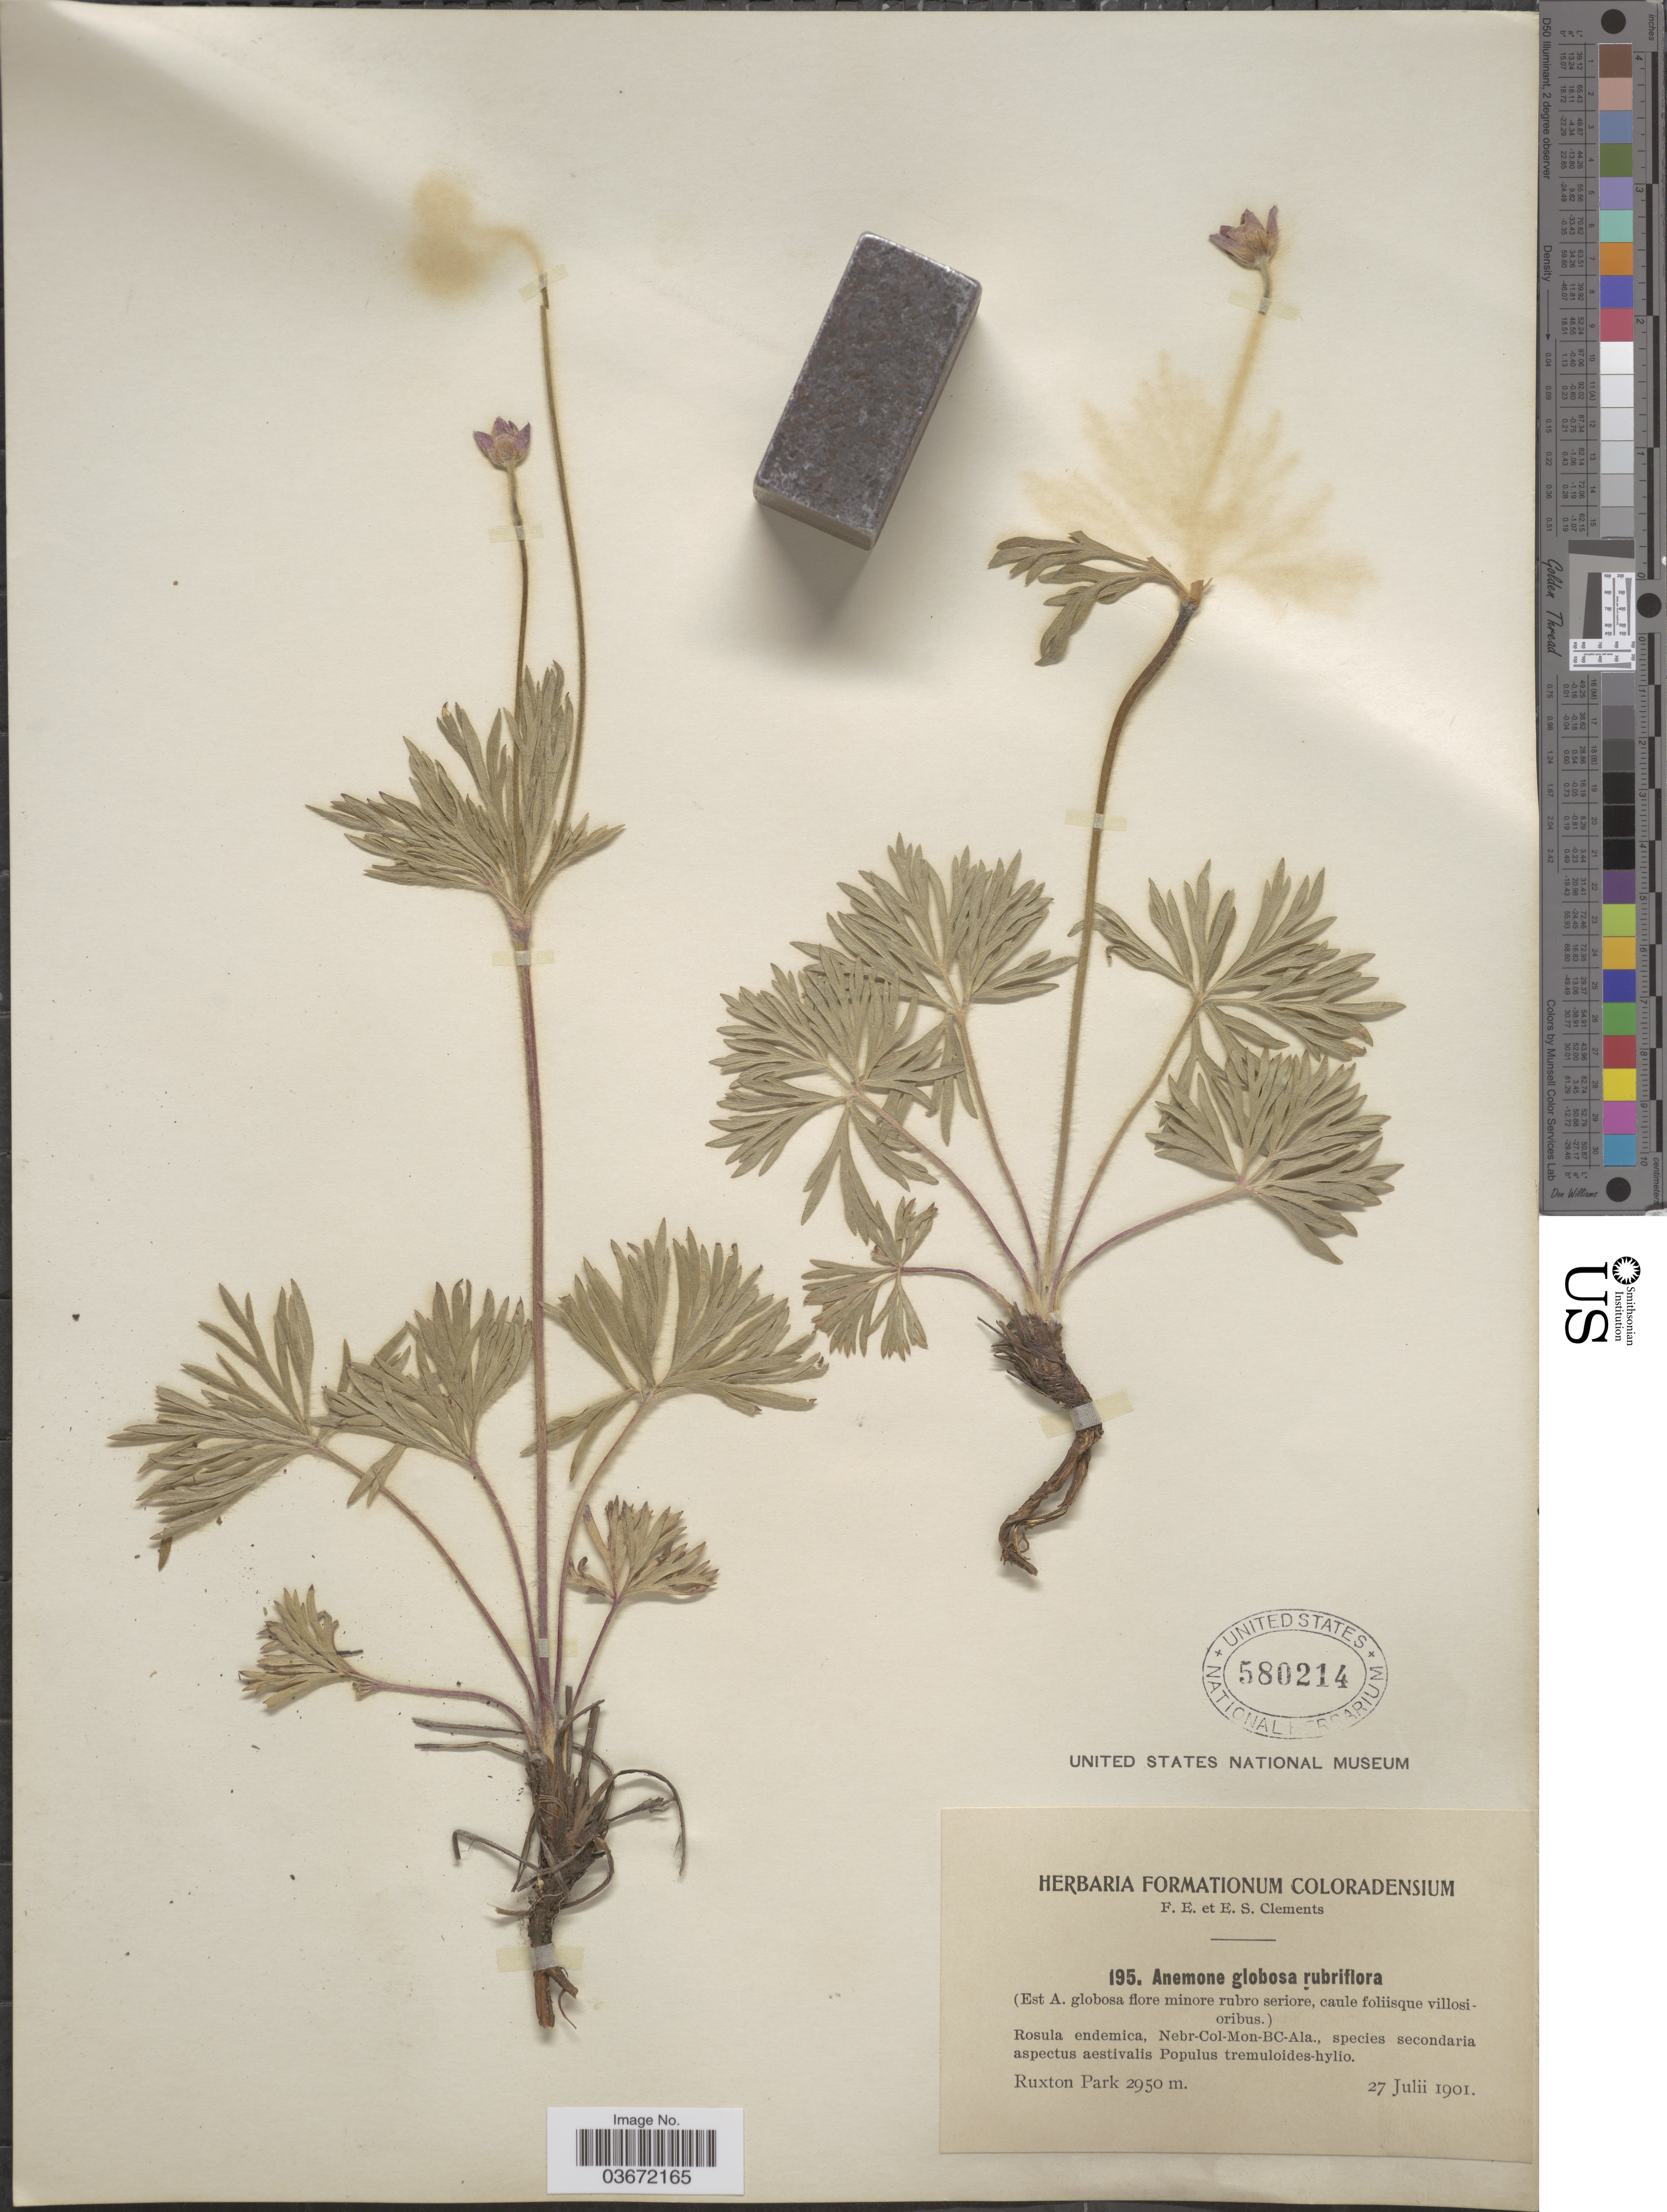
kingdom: Plantae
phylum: Tracheophyta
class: Magnoliopsida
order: Ranunculales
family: Ranunculaceae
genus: Anemone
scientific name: Anemone globosa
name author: (Torr. & A. Gray) Nutt. ex A. Heller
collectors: F. E. Clements & E. S. Clements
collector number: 195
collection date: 1901-07-27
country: United States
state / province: Colorado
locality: Ruxton Park.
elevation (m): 2950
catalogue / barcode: US 580214